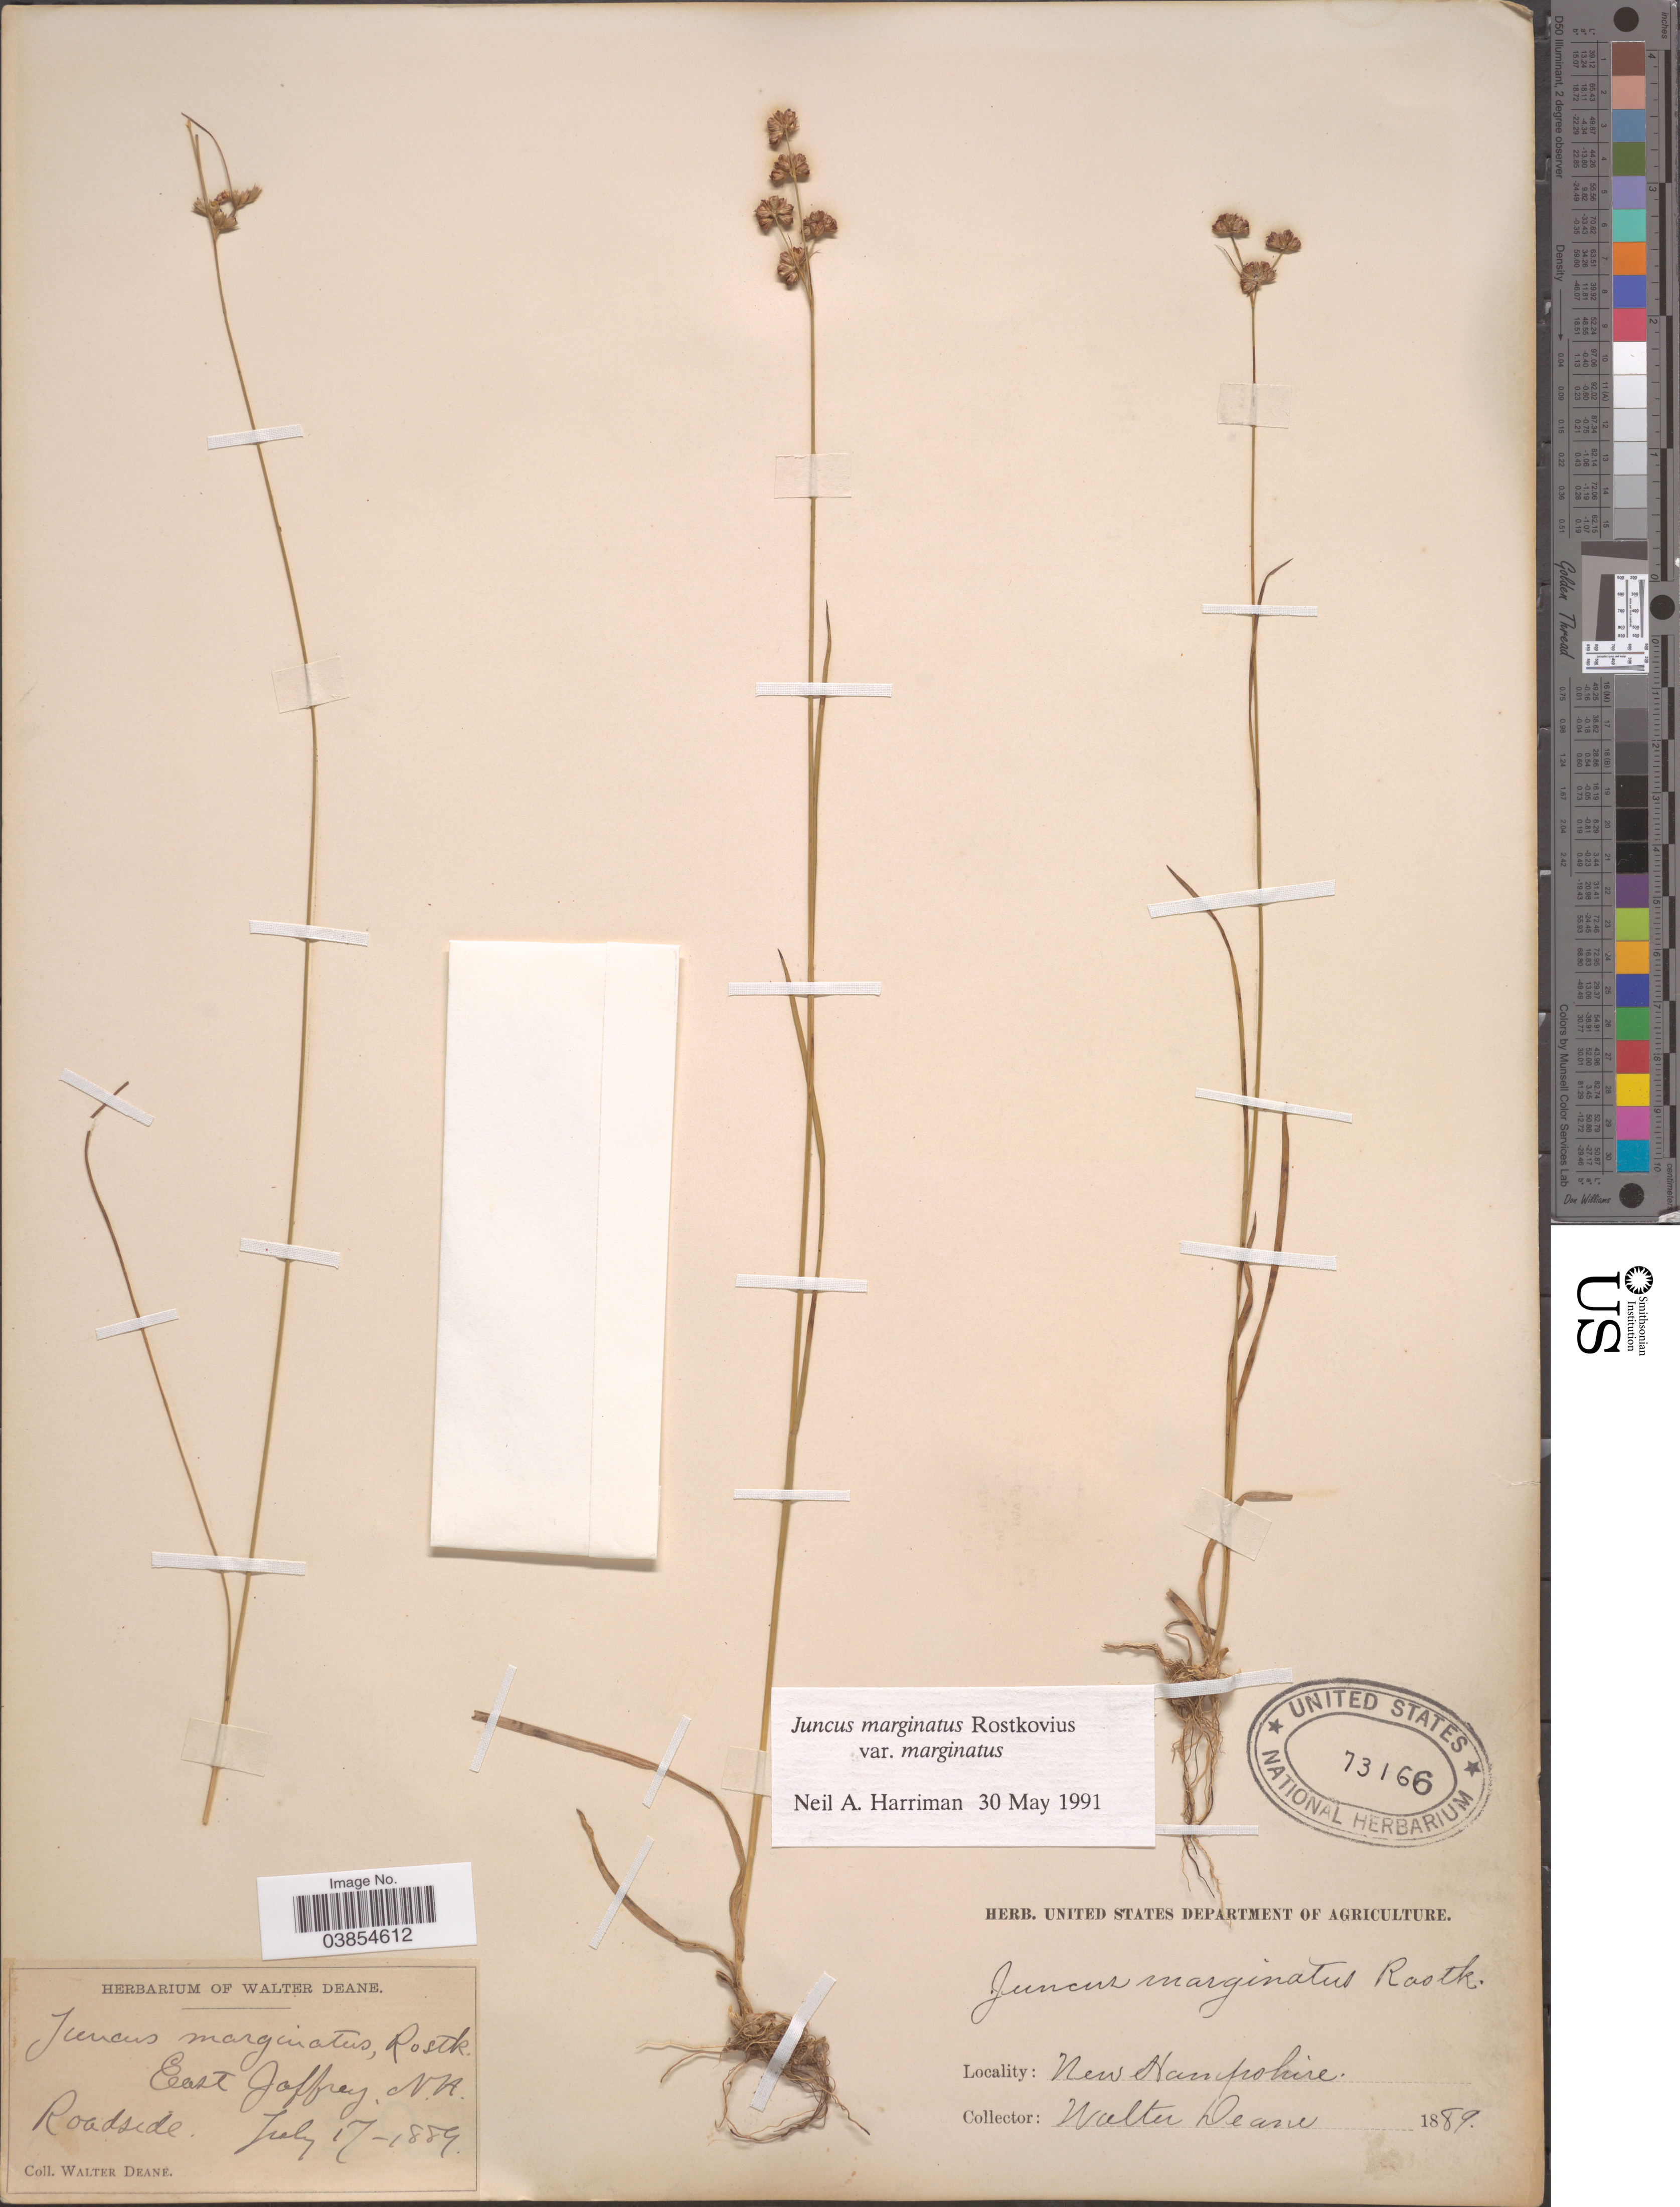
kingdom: Plantae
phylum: Tracheophyta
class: Liliopsida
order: Poales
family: Juncaceae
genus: Juncus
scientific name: Juncus marginatus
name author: Rostk.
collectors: W. Deane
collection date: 1889-07-17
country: United States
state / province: New Hampshire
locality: East Jaffrey.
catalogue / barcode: US 73166